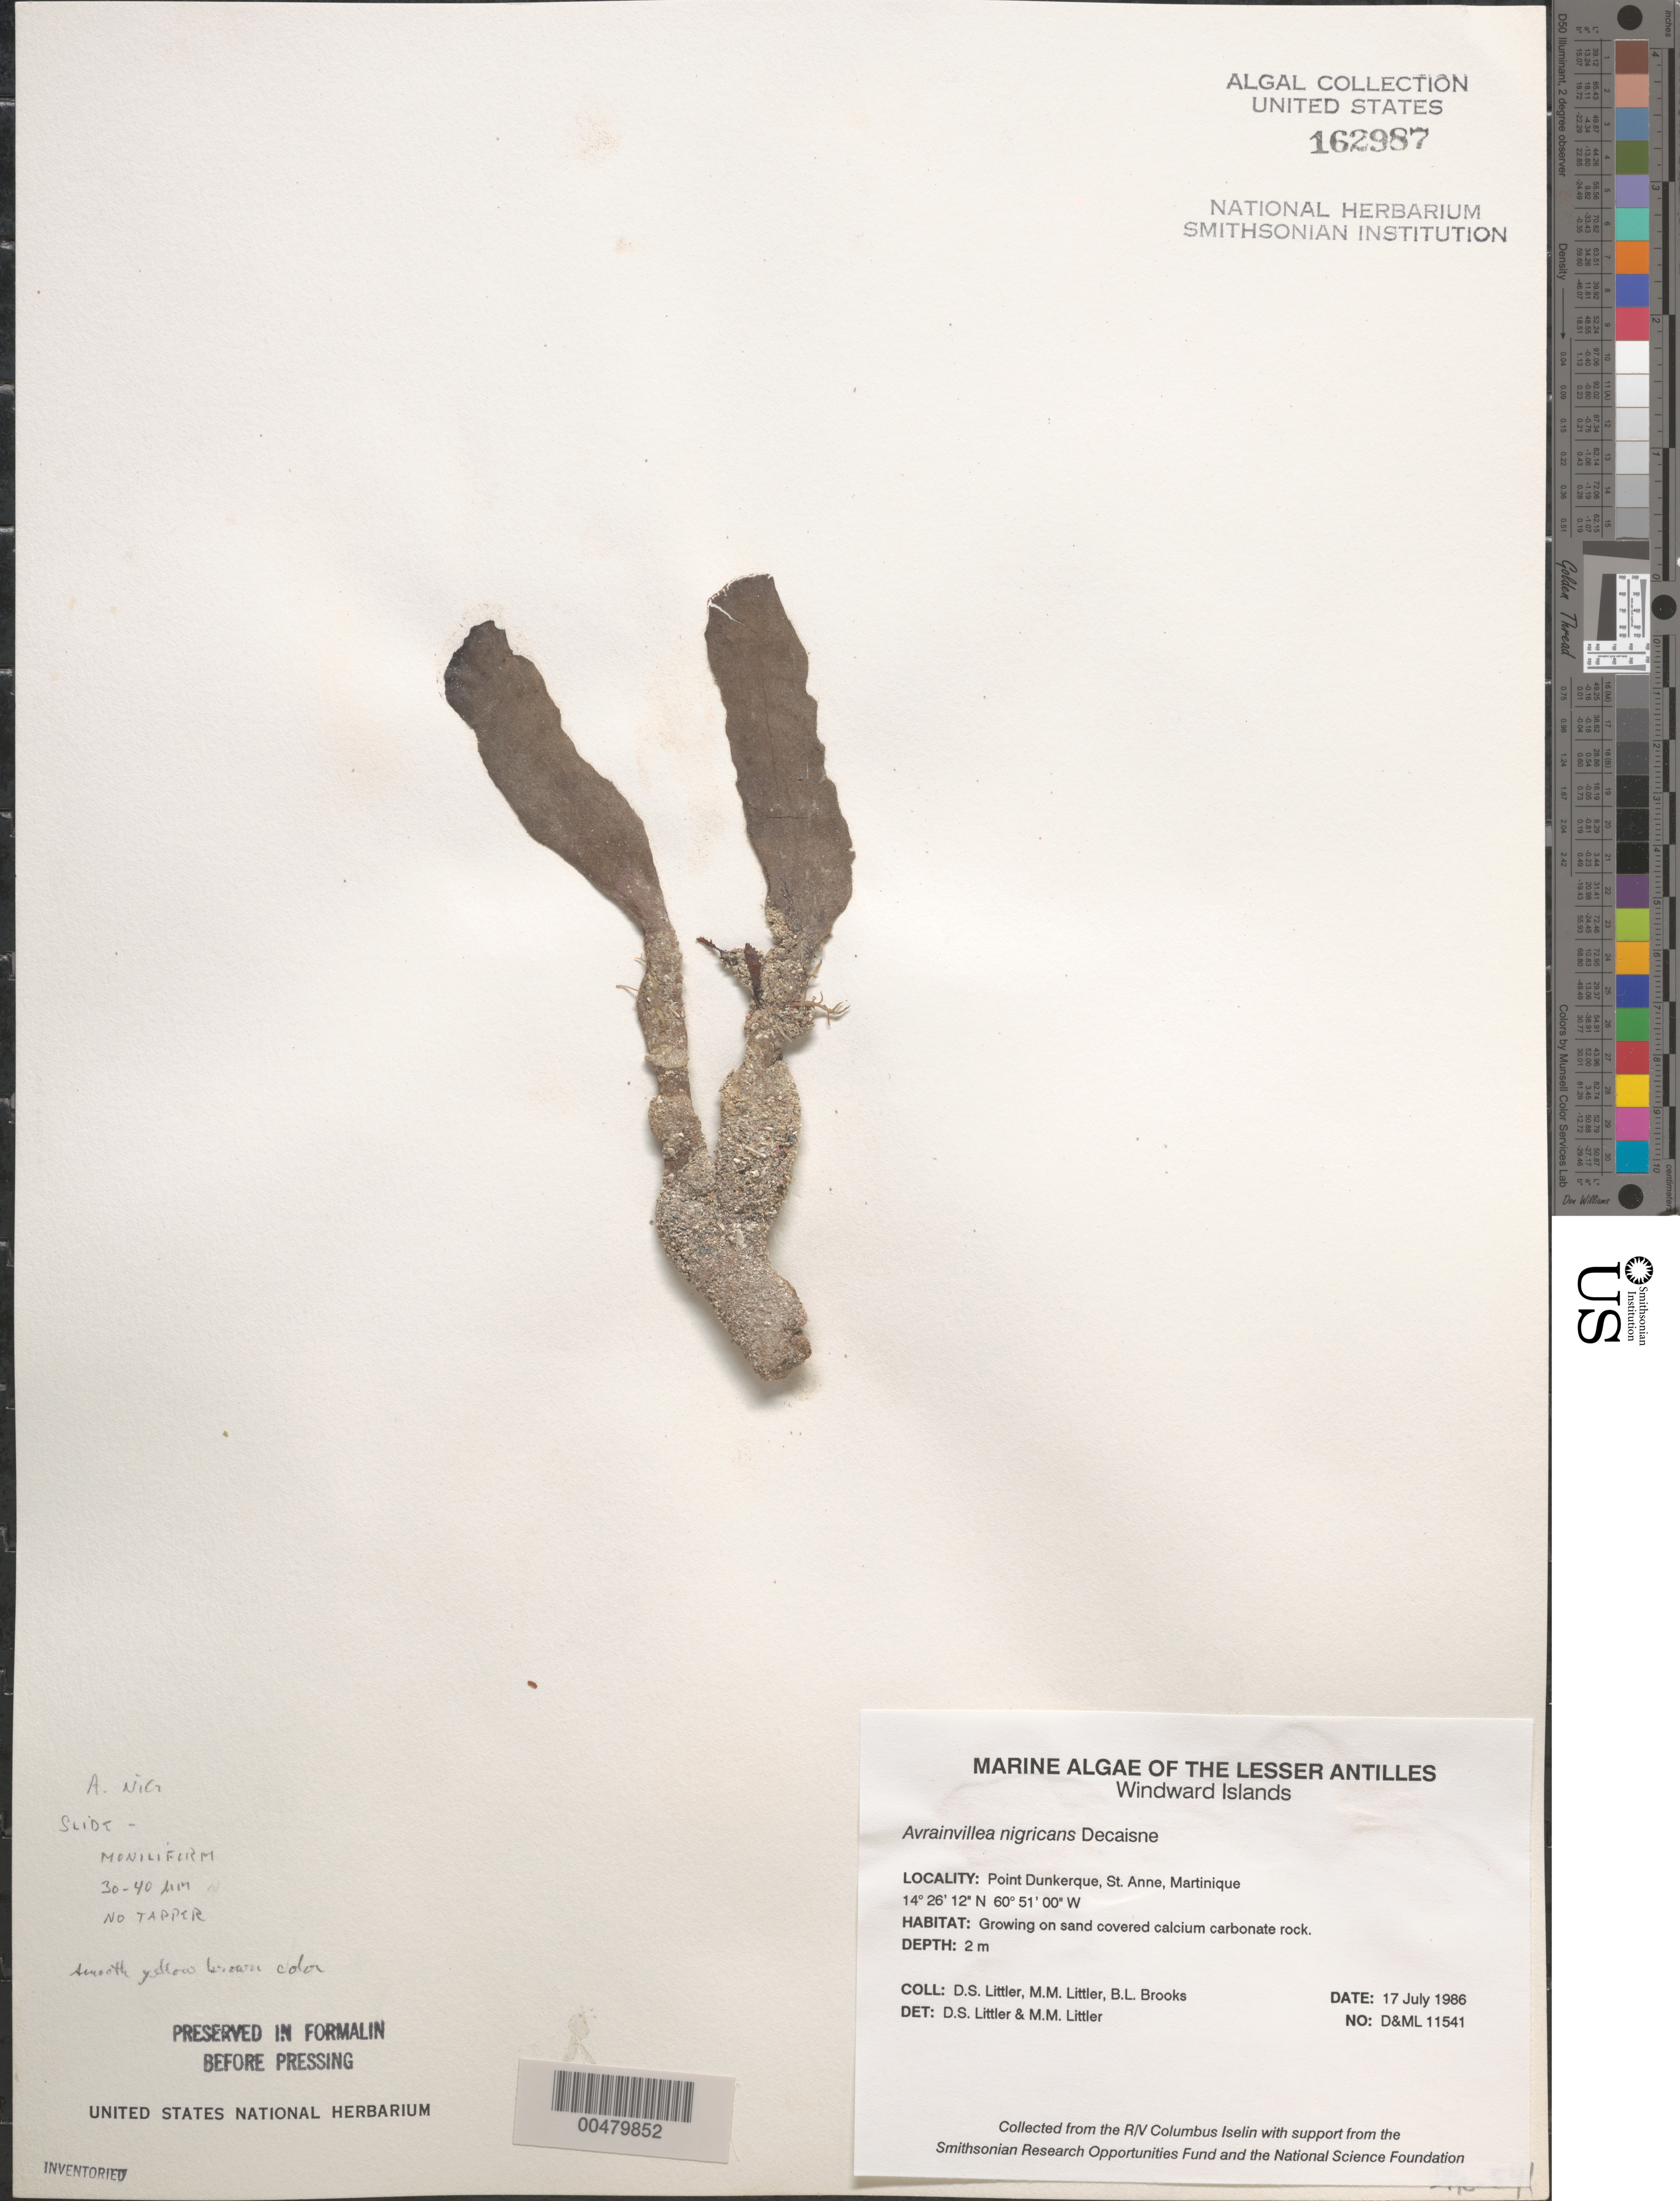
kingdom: Plantae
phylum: Chlorophyta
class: Ulvophyceae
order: Bryopsidales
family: Dichotomosiphonaceae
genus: Avrainvillea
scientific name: Avrainvillea nigricans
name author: Decne.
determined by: Littler, D. S.; Littler, M. M.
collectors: D. S. Littler, M. M. Littler & B. Brooks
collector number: D&ML 11541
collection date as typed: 17 Jul 1986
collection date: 1986-07-17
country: Martinique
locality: Pointe Dunkerque, St. Anne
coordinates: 14 26' 12" N, 60 51' 00" W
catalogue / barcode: US 162987